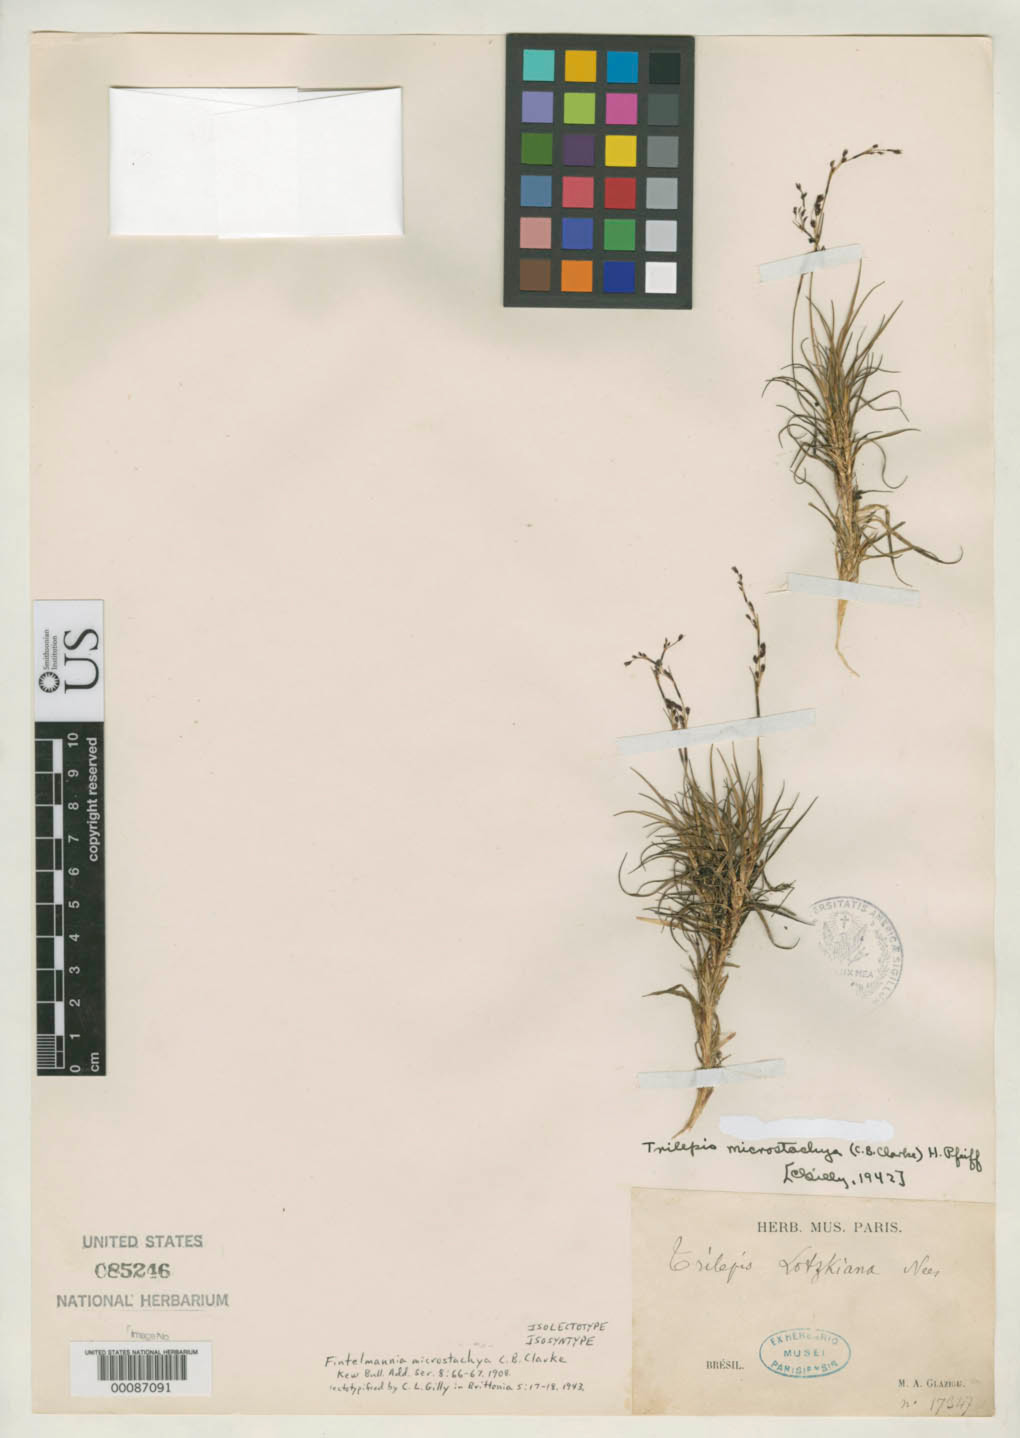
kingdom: Plantae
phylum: Tracheophyta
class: Liliopsida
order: Poales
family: Cyperaceae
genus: Fintelmannia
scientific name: Fintelmannia microstachya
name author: C.B. Clarke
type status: Isolectotype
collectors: A. F. M. Glaziou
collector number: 17347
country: Brazil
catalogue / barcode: US 85246